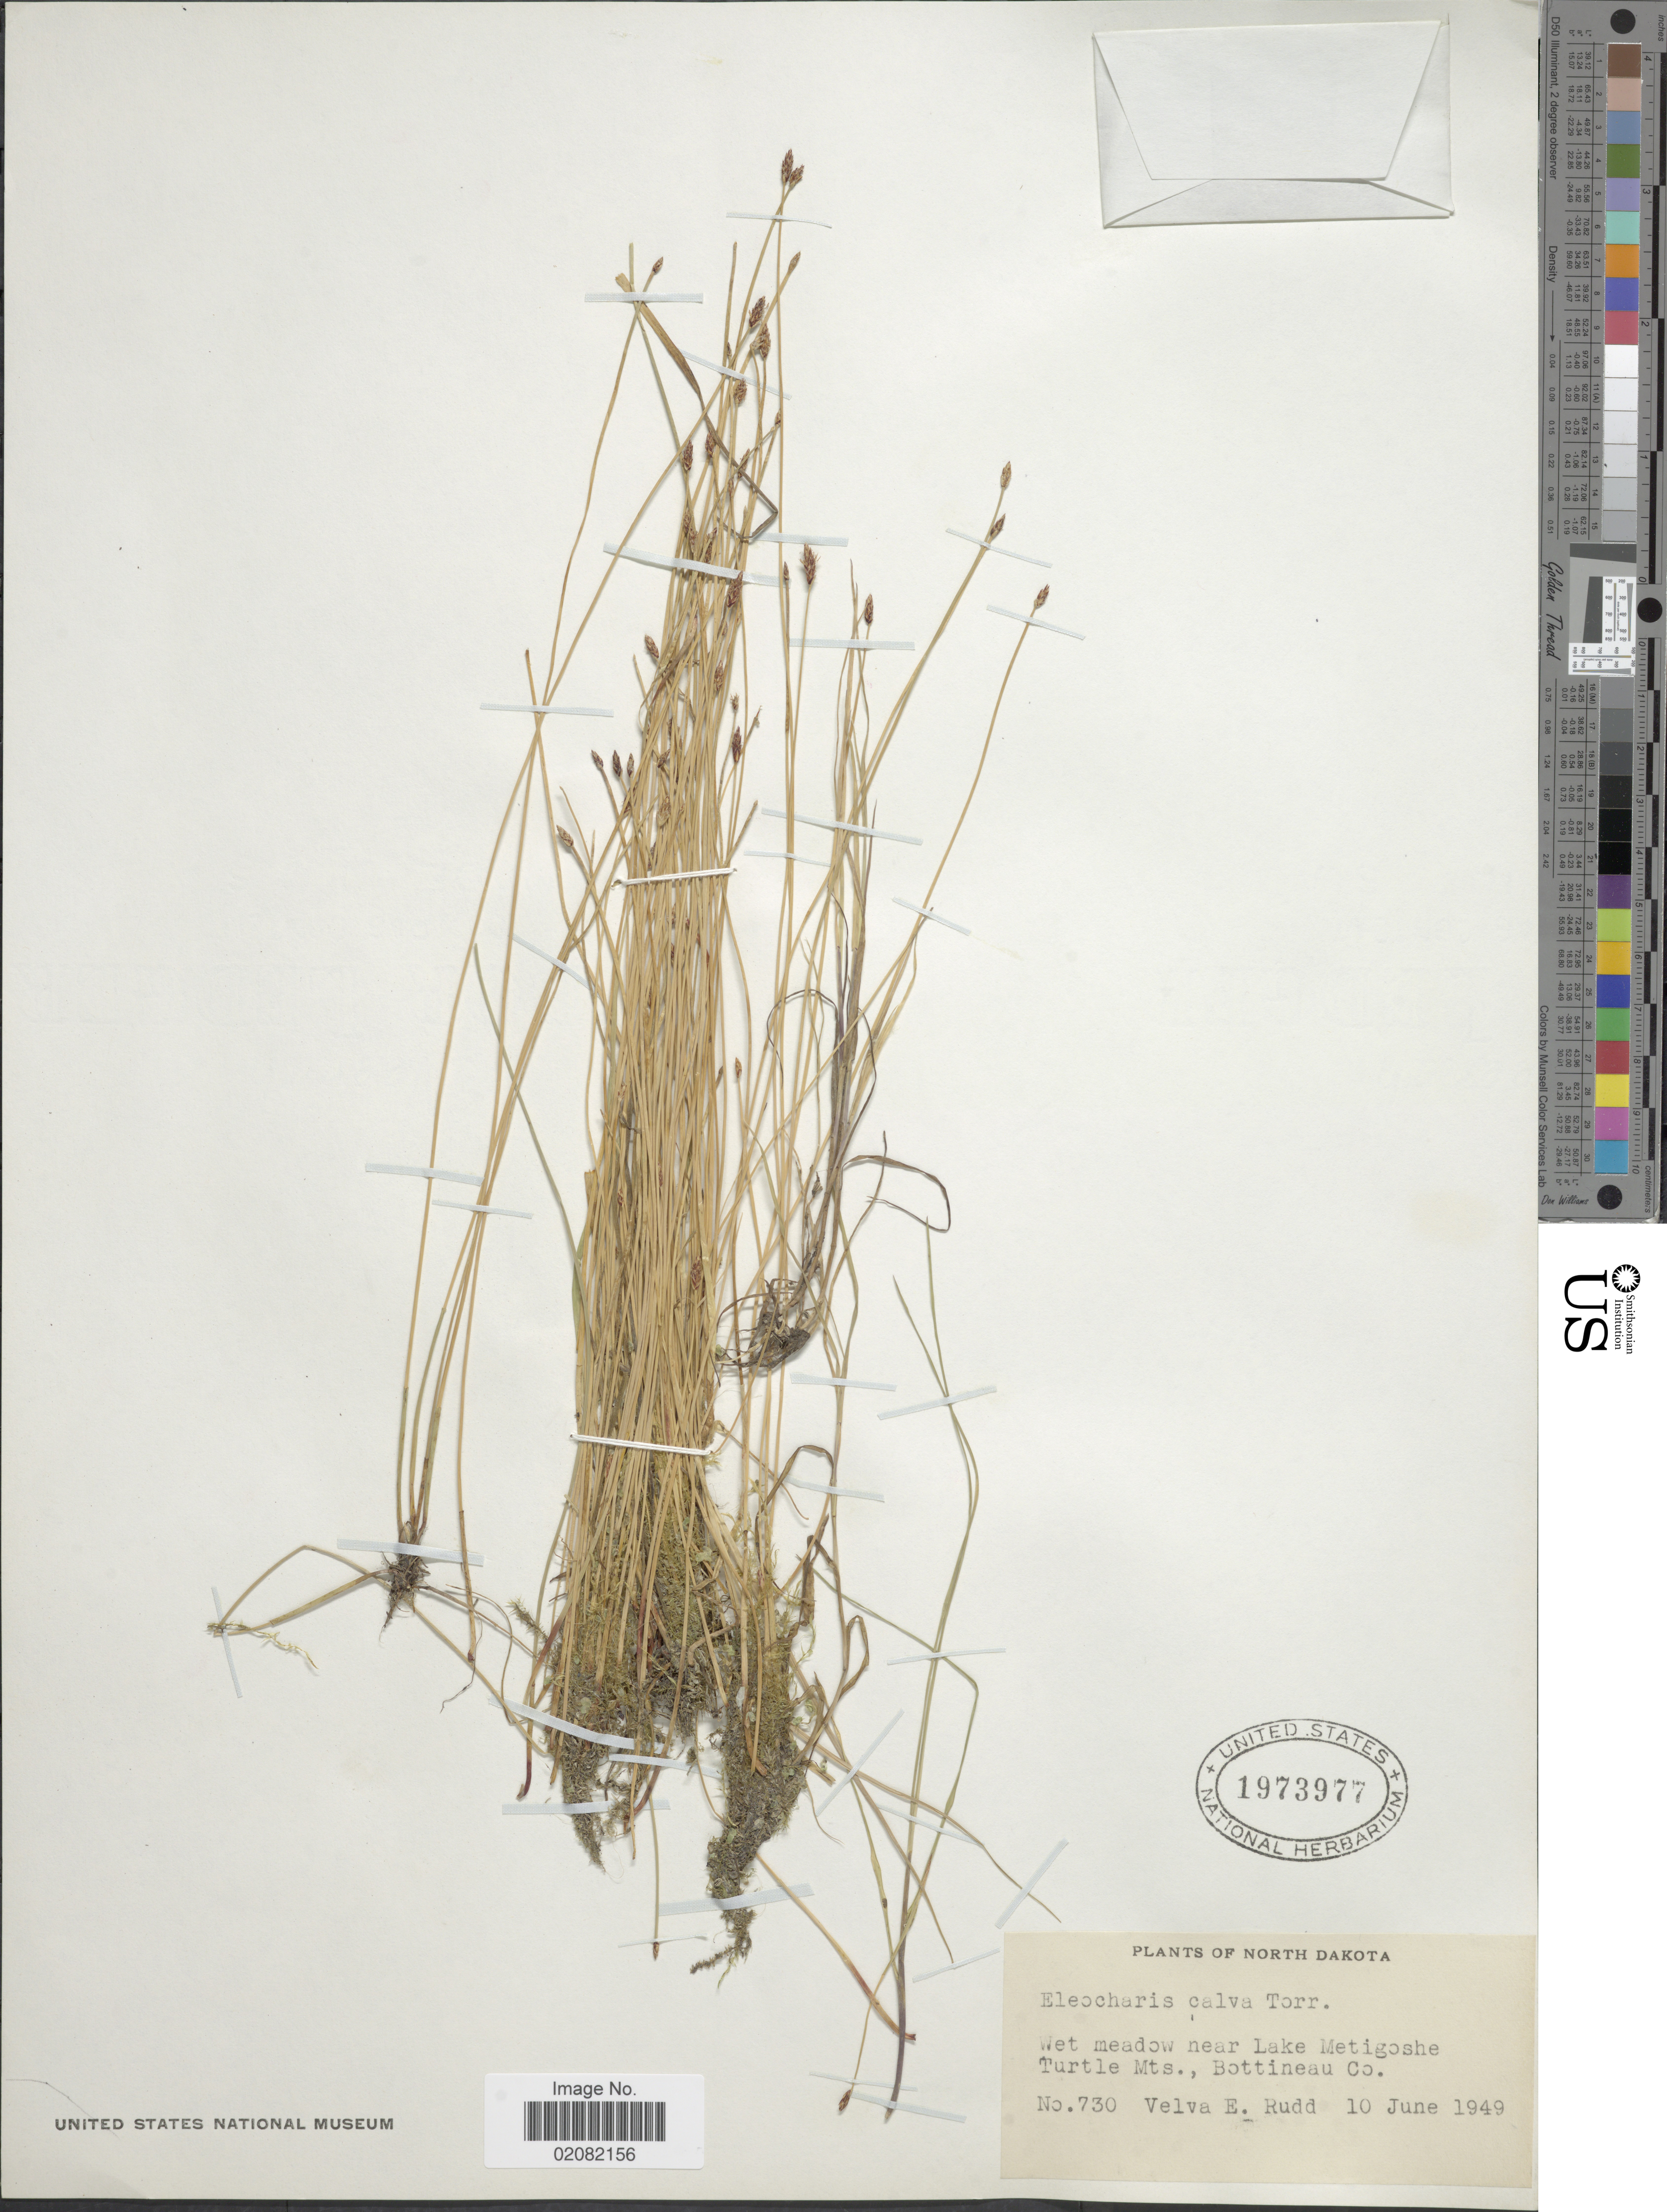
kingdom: Plantae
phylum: Tracheophyta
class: Liliopsida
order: Poales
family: Cyperaceae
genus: Eleocharis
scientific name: Eleocharis erythropoda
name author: Steud.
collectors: V. E. Rudd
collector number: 730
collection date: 1949-06-10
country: United States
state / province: North Dakota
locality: Wet meadow near Lake Metigoshe Turtle Mts., Bottineau Co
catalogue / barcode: US 1973977